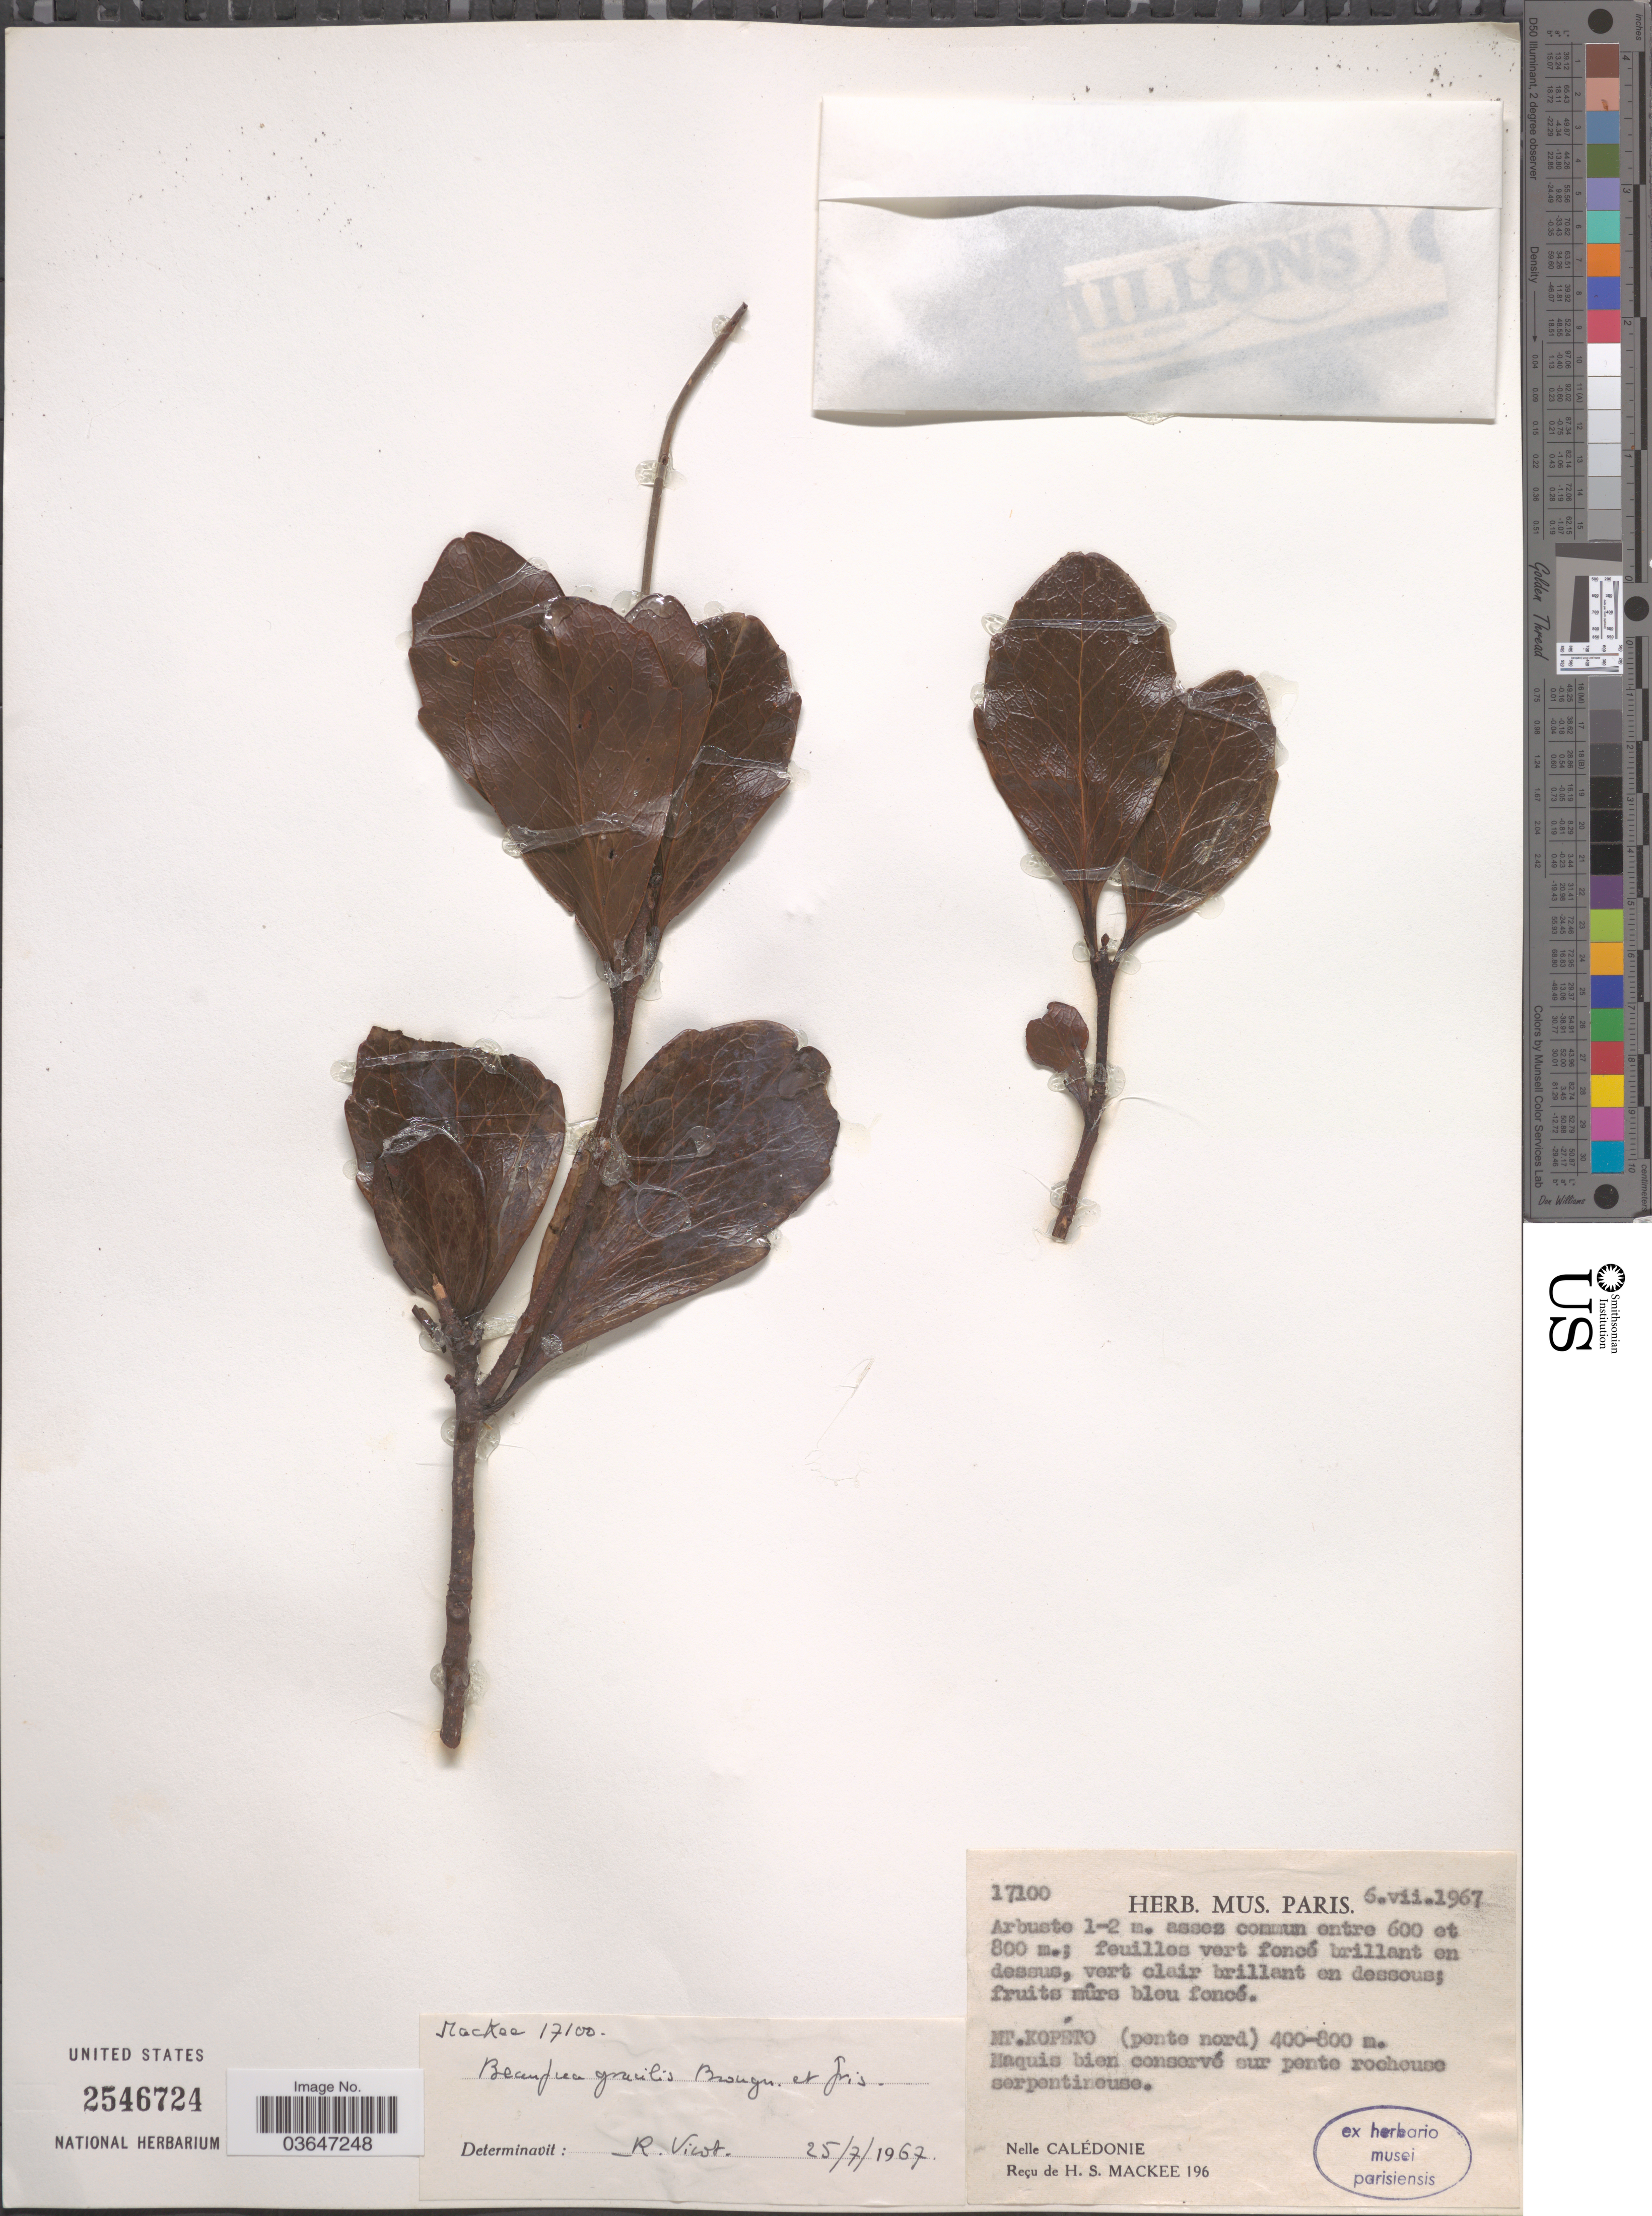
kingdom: Plantae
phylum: Tracheophyta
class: Magnoliopsida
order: Proteales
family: Proteaceae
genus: Beauprea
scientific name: Beauprea gracilis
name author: Brongn. & Gris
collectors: H. Mackee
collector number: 17100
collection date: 1967-07-06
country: New Caledonia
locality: Mt. Kopéto (pente nord).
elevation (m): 400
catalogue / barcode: US 2546724